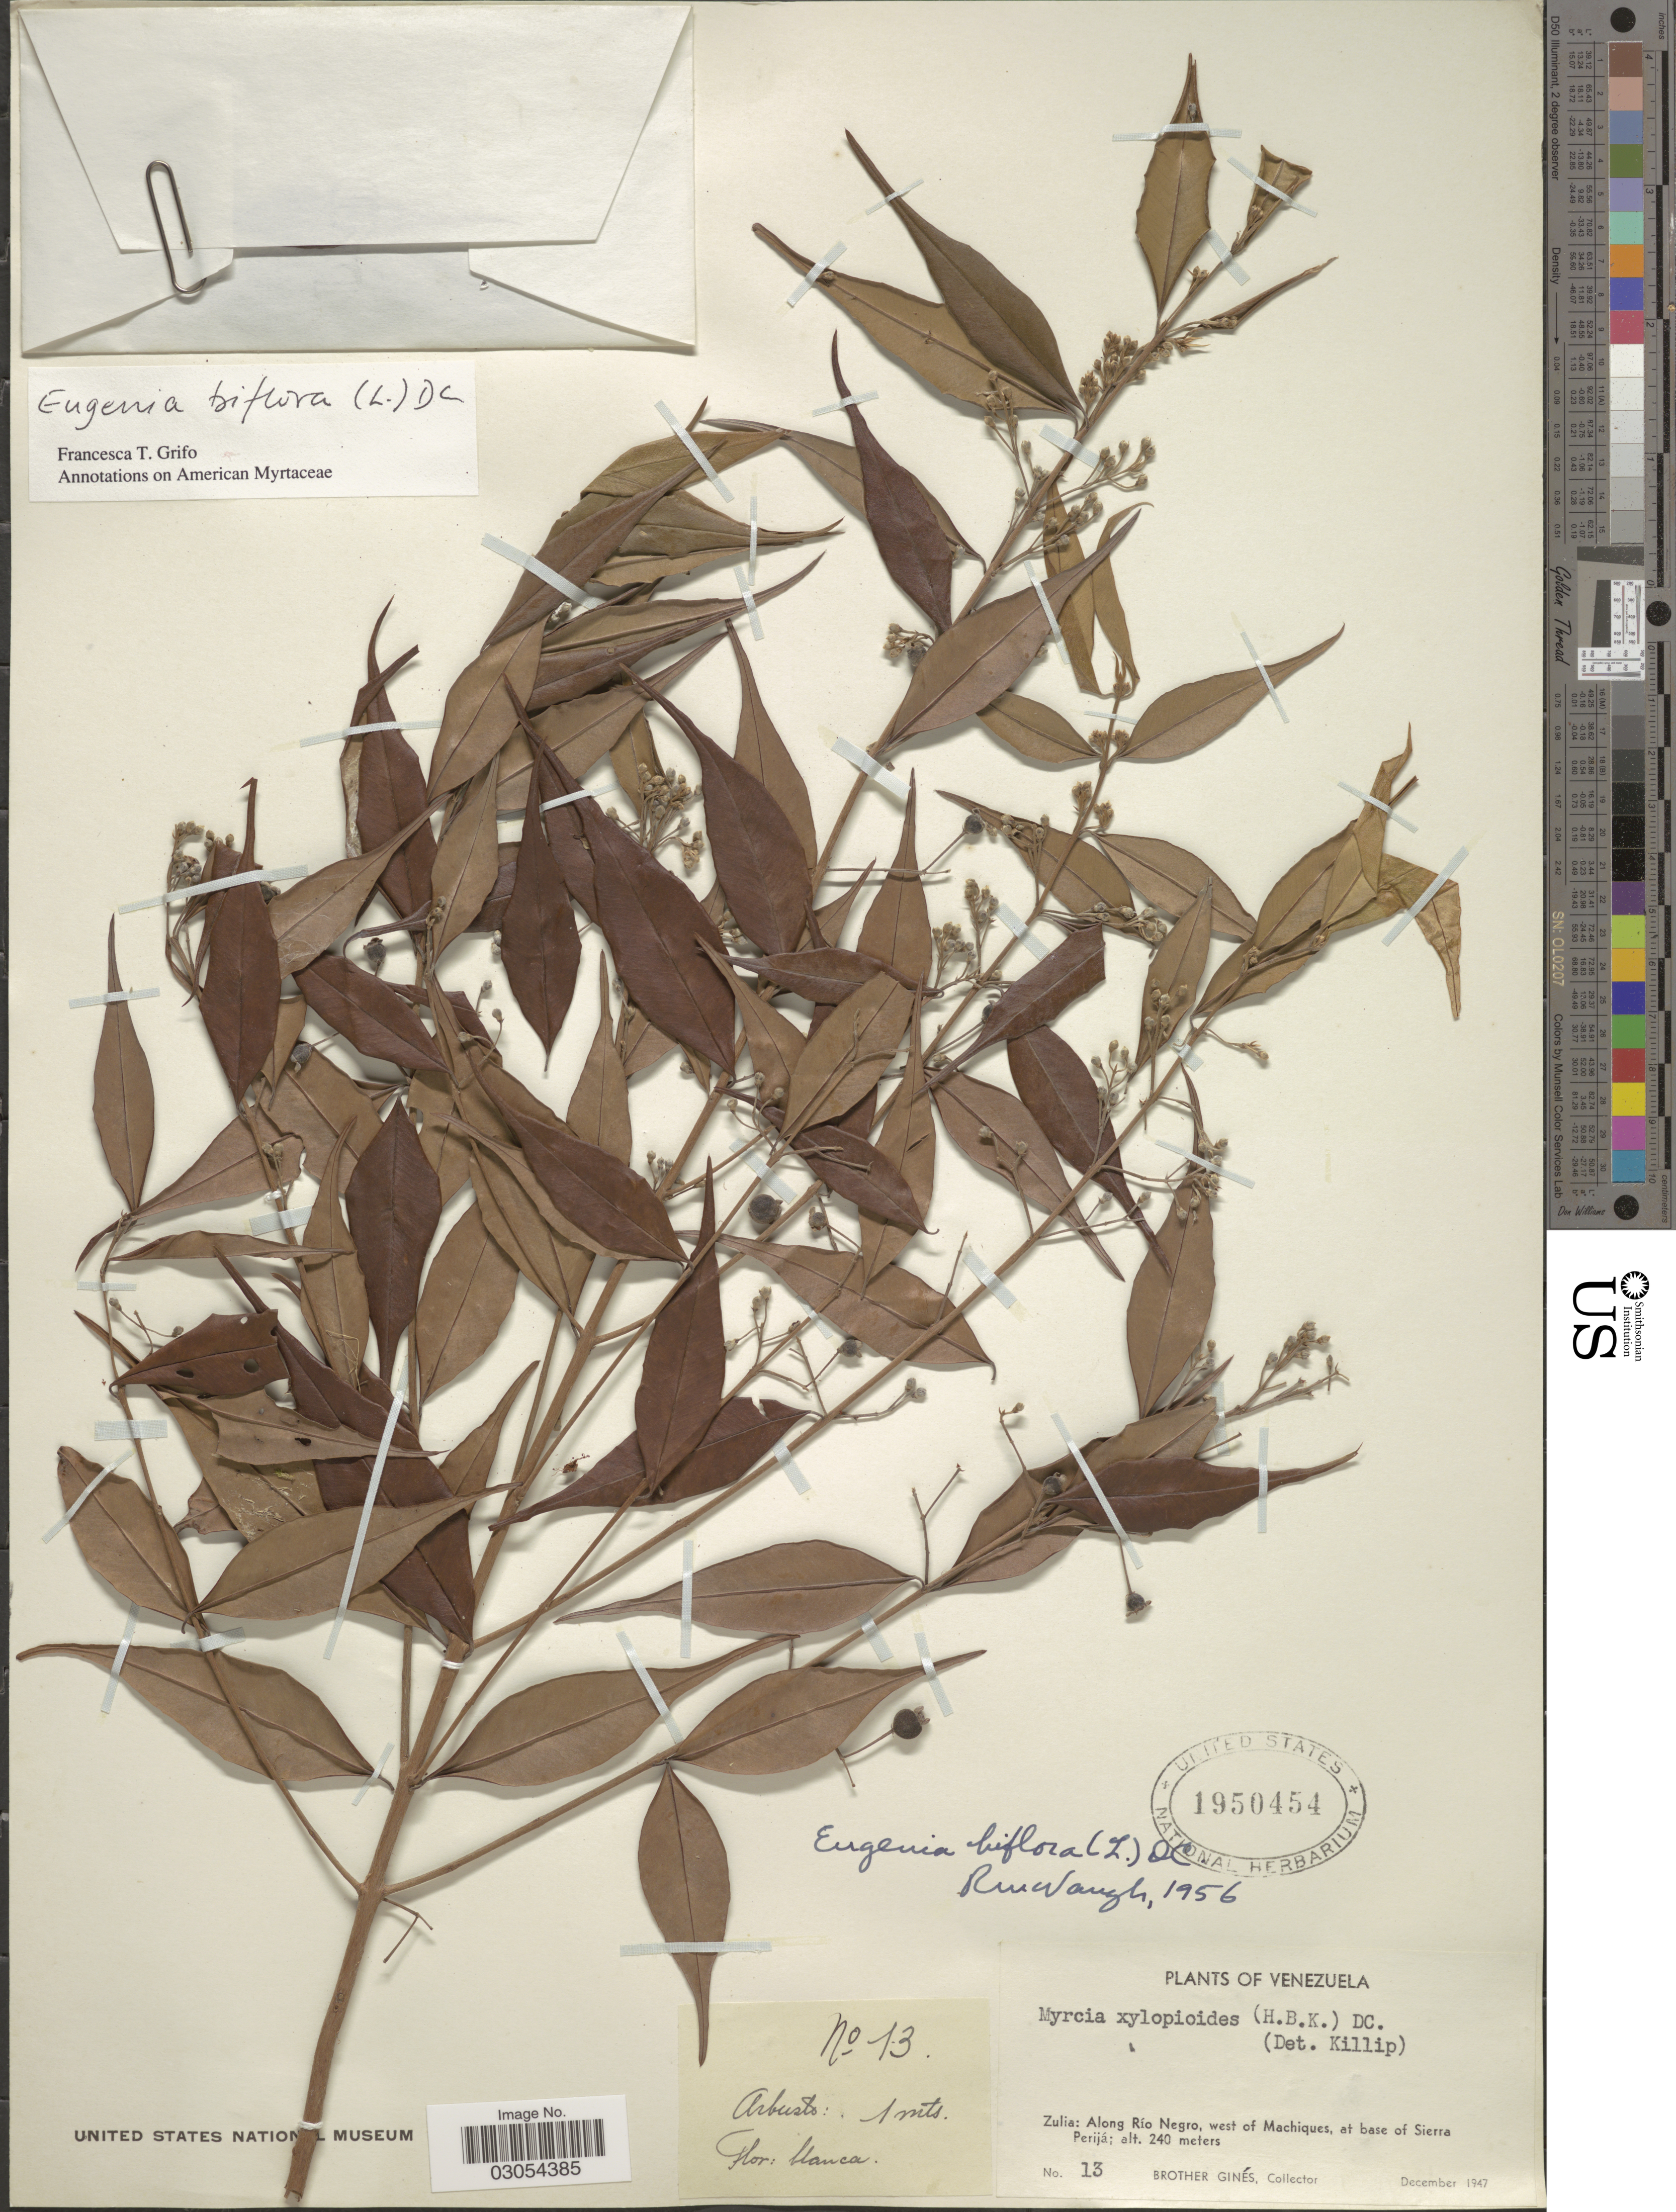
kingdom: Plantae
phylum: Tracheophyta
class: Magnoliopsida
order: Myrtales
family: Myrtaceae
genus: Eugenia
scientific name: Eugenia biflora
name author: (L.) DC.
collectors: Bro. Gines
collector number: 13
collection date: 1947-12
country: Venezuela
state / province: Zulia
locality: Zulia: Along Río Negro, west of Machiques, at base of Sierra Perijá.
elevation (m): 240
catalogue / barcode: US 1950454